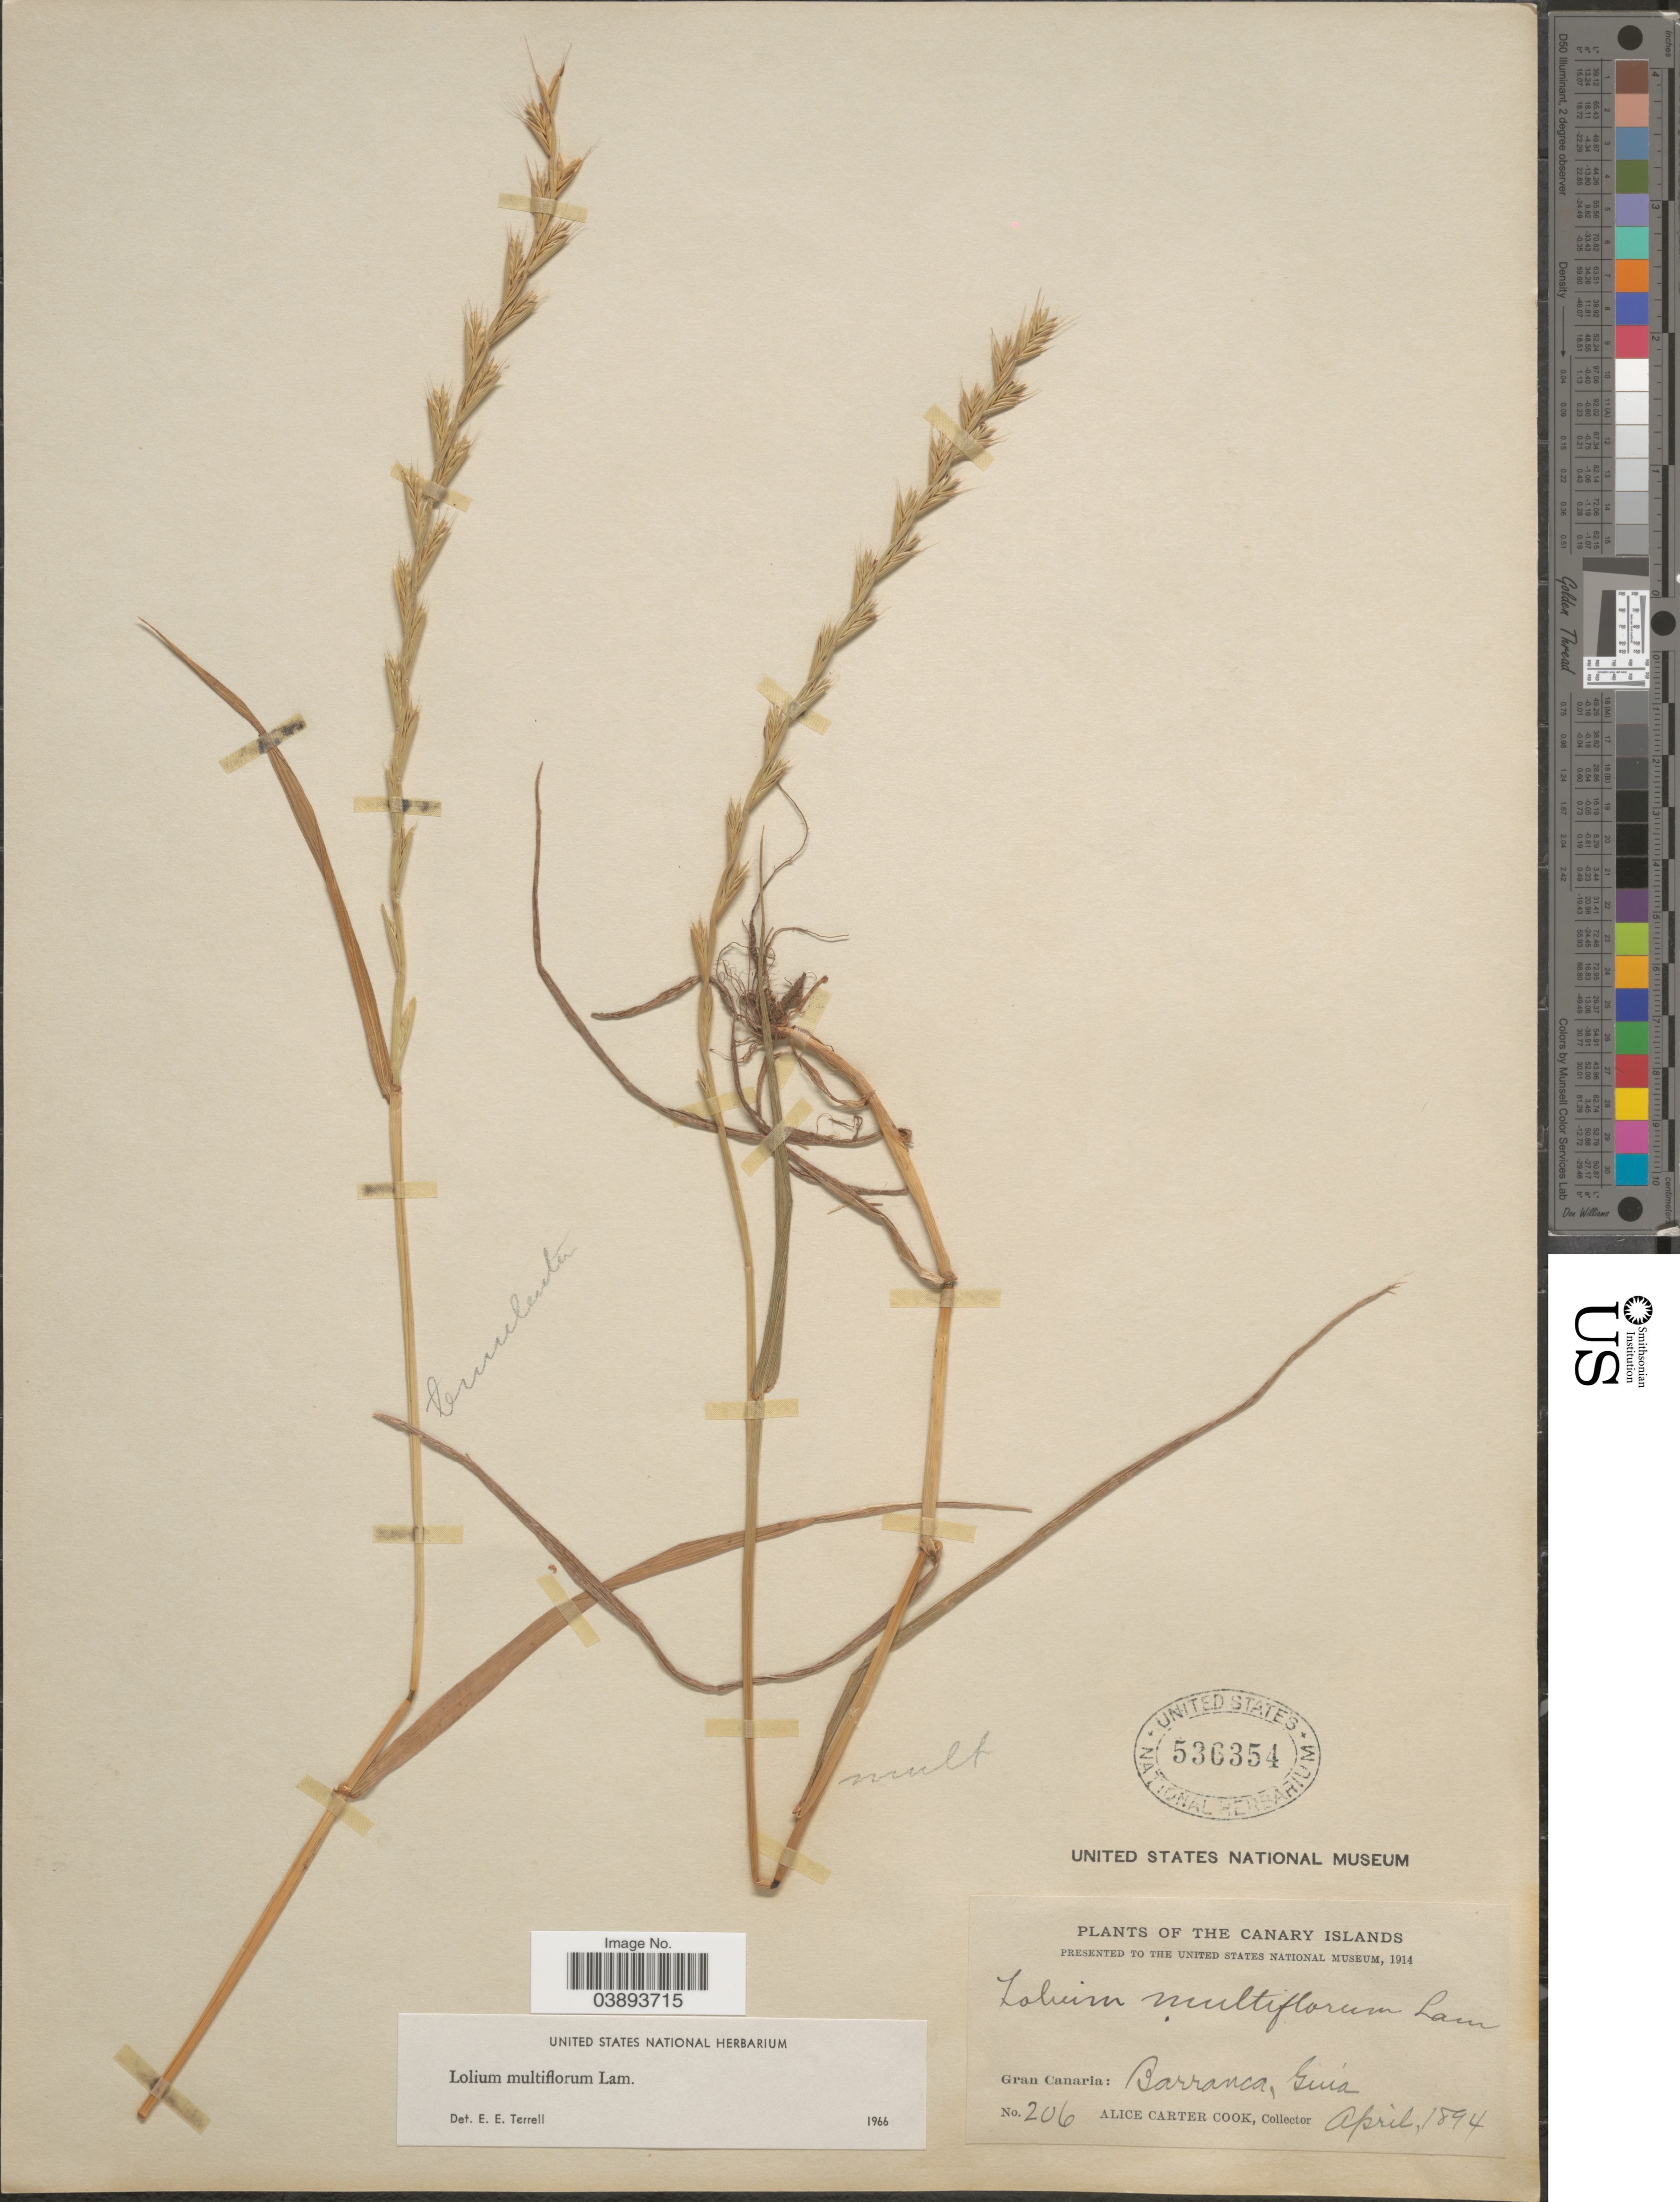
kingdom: Plantae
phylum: Tracheophyta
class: Liliopsida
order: Poales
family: Poaceae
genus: Lolium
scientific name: Lolium multiflorum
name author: Lam.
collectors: Alice C. Cook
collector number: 206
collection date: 1894-04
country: Spain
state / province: Canarias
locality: Canary Islands. Gran Canaria: Barranca, Guia.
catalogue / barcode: US 536354